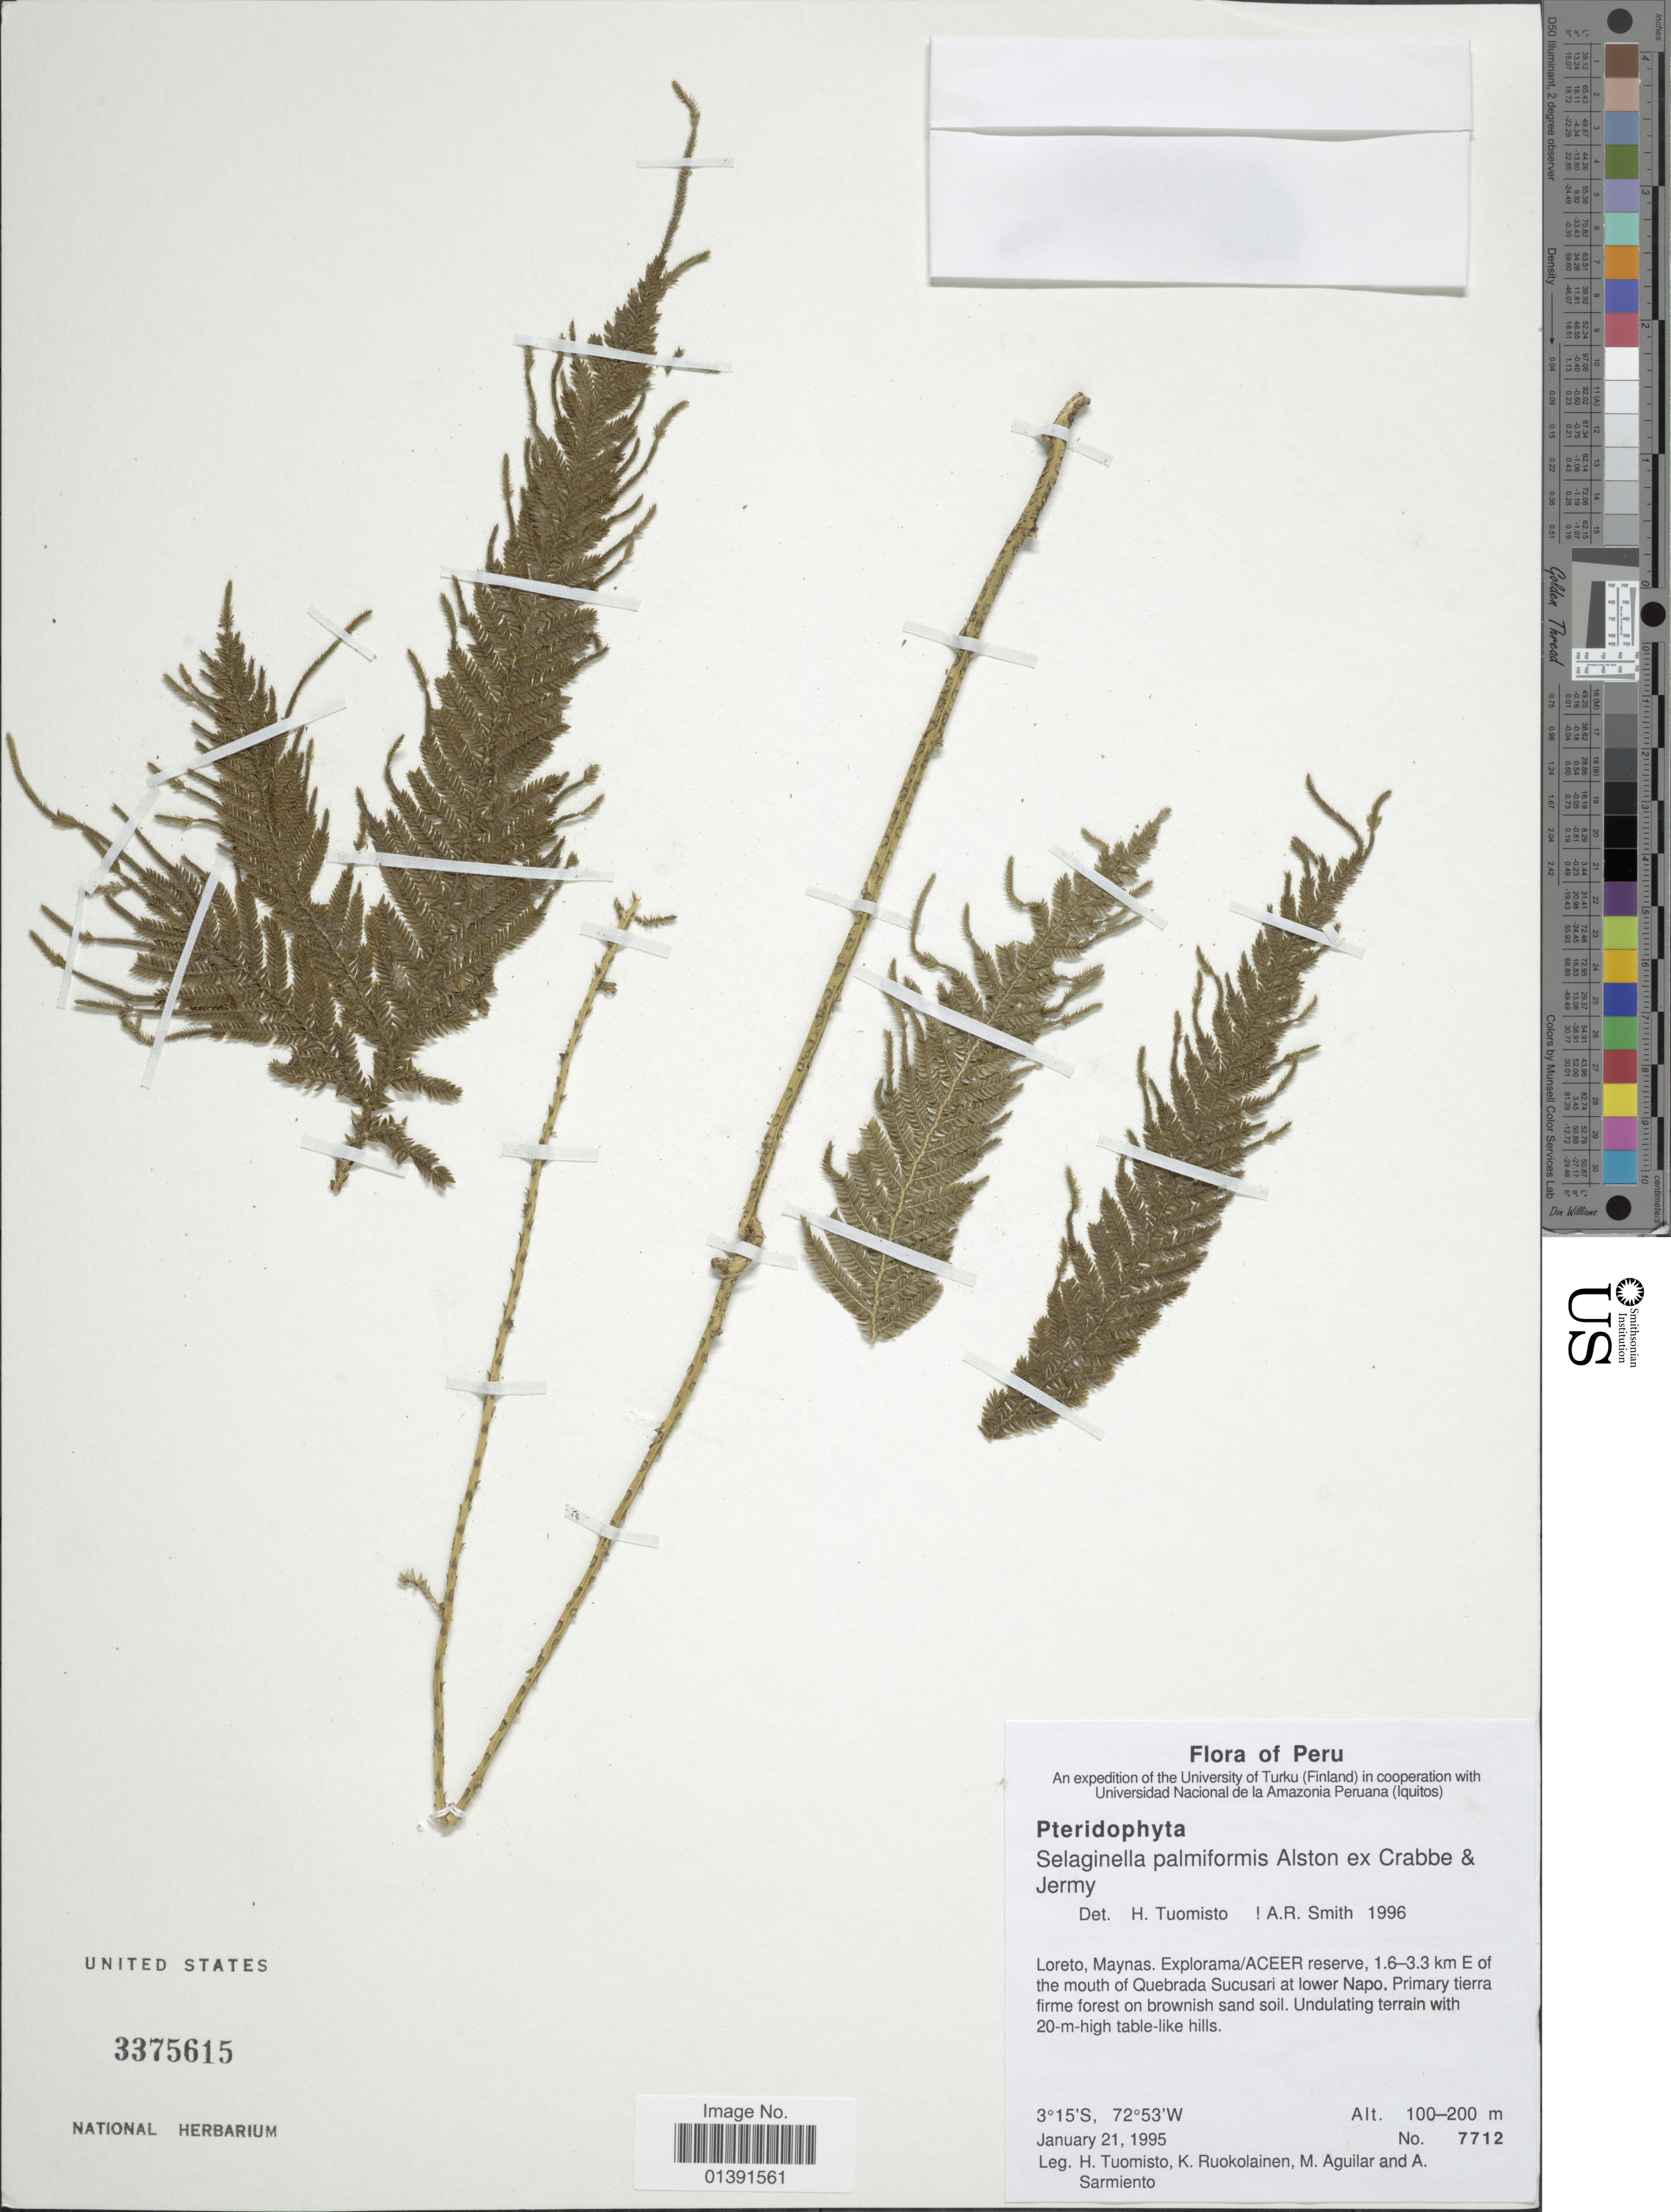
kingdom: Plantae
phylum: Tracheophyta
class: Lycopodiopsida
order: Selaginellales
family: Selaginellaceae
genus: Selaginella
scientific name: Selaginella palmiformis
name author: Alston ex Crabbe & Jermy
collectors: H. Tuomisto, K. Ruokolainen, M. Aguilar & A. Sarmiento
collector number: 7712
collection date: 1995-01-21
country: Peru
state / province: Loreto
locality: Maynas, Explorama/ACEER reserve, 1.6-3.3 km E of the mouth of Quebrada Sucusari at lower Napo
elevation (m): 100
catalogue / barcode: US 3375615